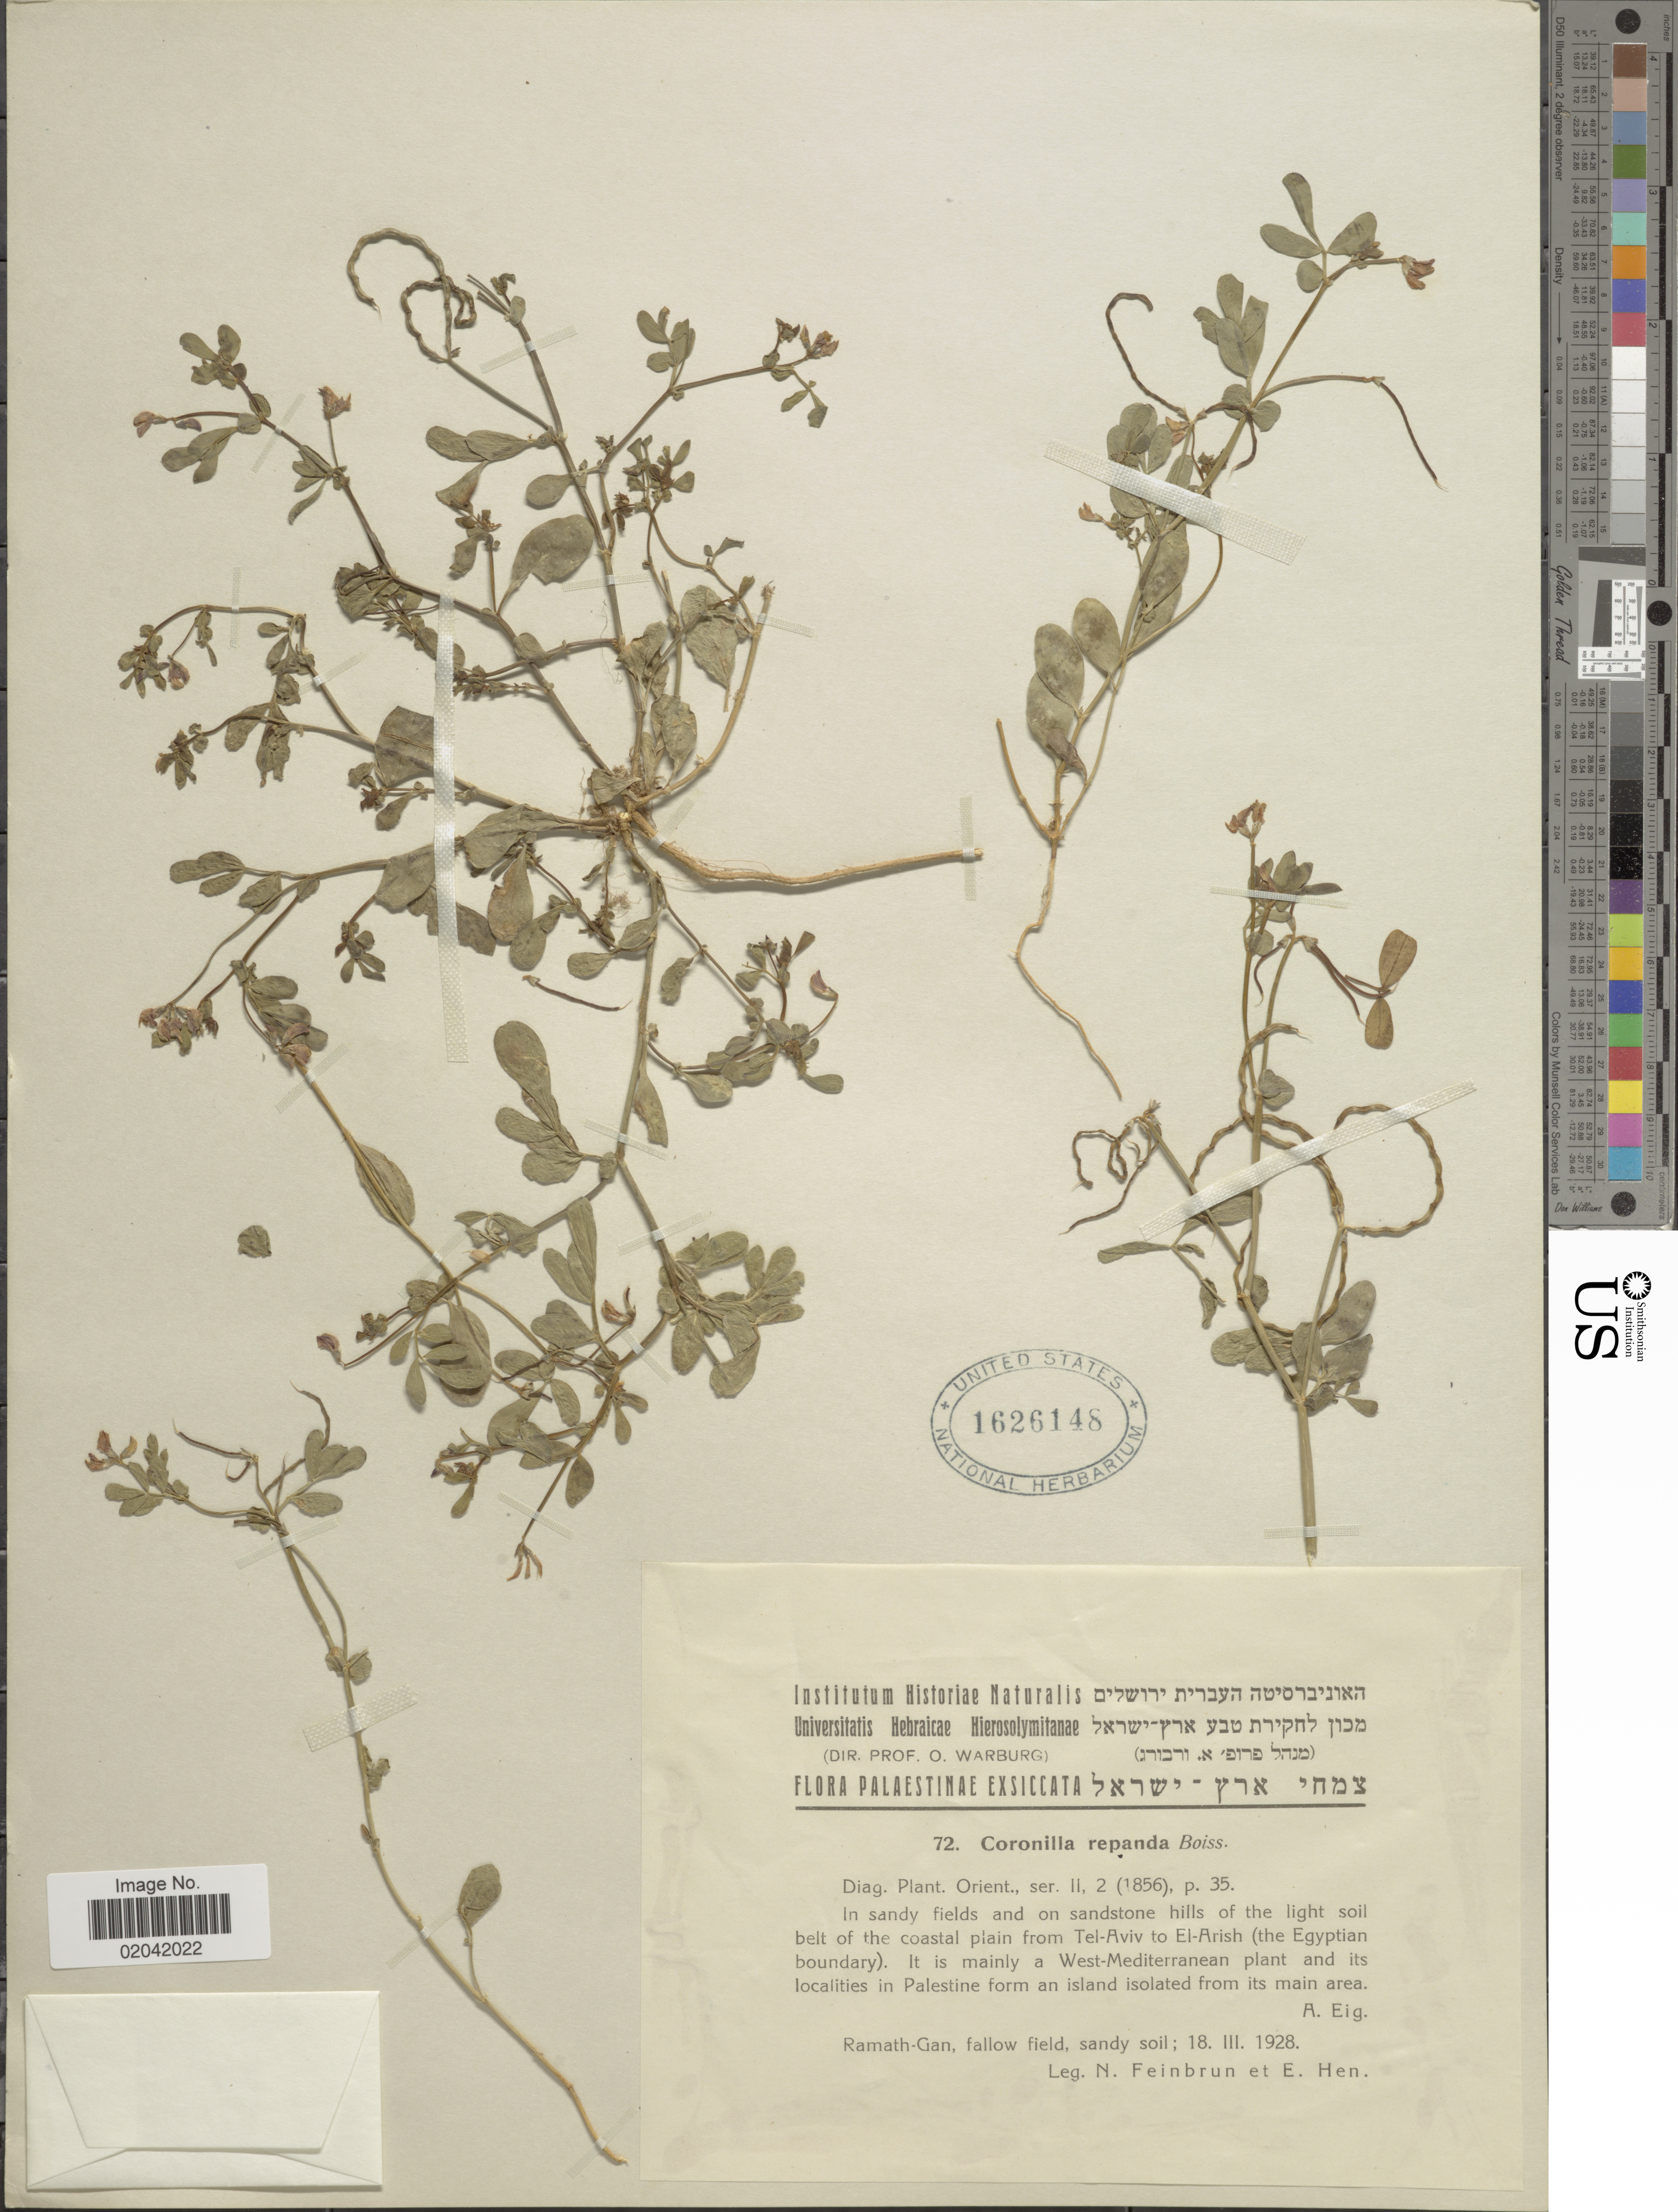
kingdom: Plantae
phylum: Tracheophyta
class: Magnoliopsida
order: Fabales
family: Fabaceae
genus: Coronilla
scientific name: Coronilla repanda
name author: (Poir.) Gussone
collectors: N. Feinbrun & E. Hen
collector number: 72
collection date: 1928-03-18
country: Israel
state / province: Tel Aviv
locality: Tel-Aviv to El-Arish (the Egyptian boundary). It is mainly a West-Mediterranean plant and its localities in Palestine from an island isolated from its main area. Ramath-Gan, fallow 'field, sandy soil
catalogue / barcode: US 1626148